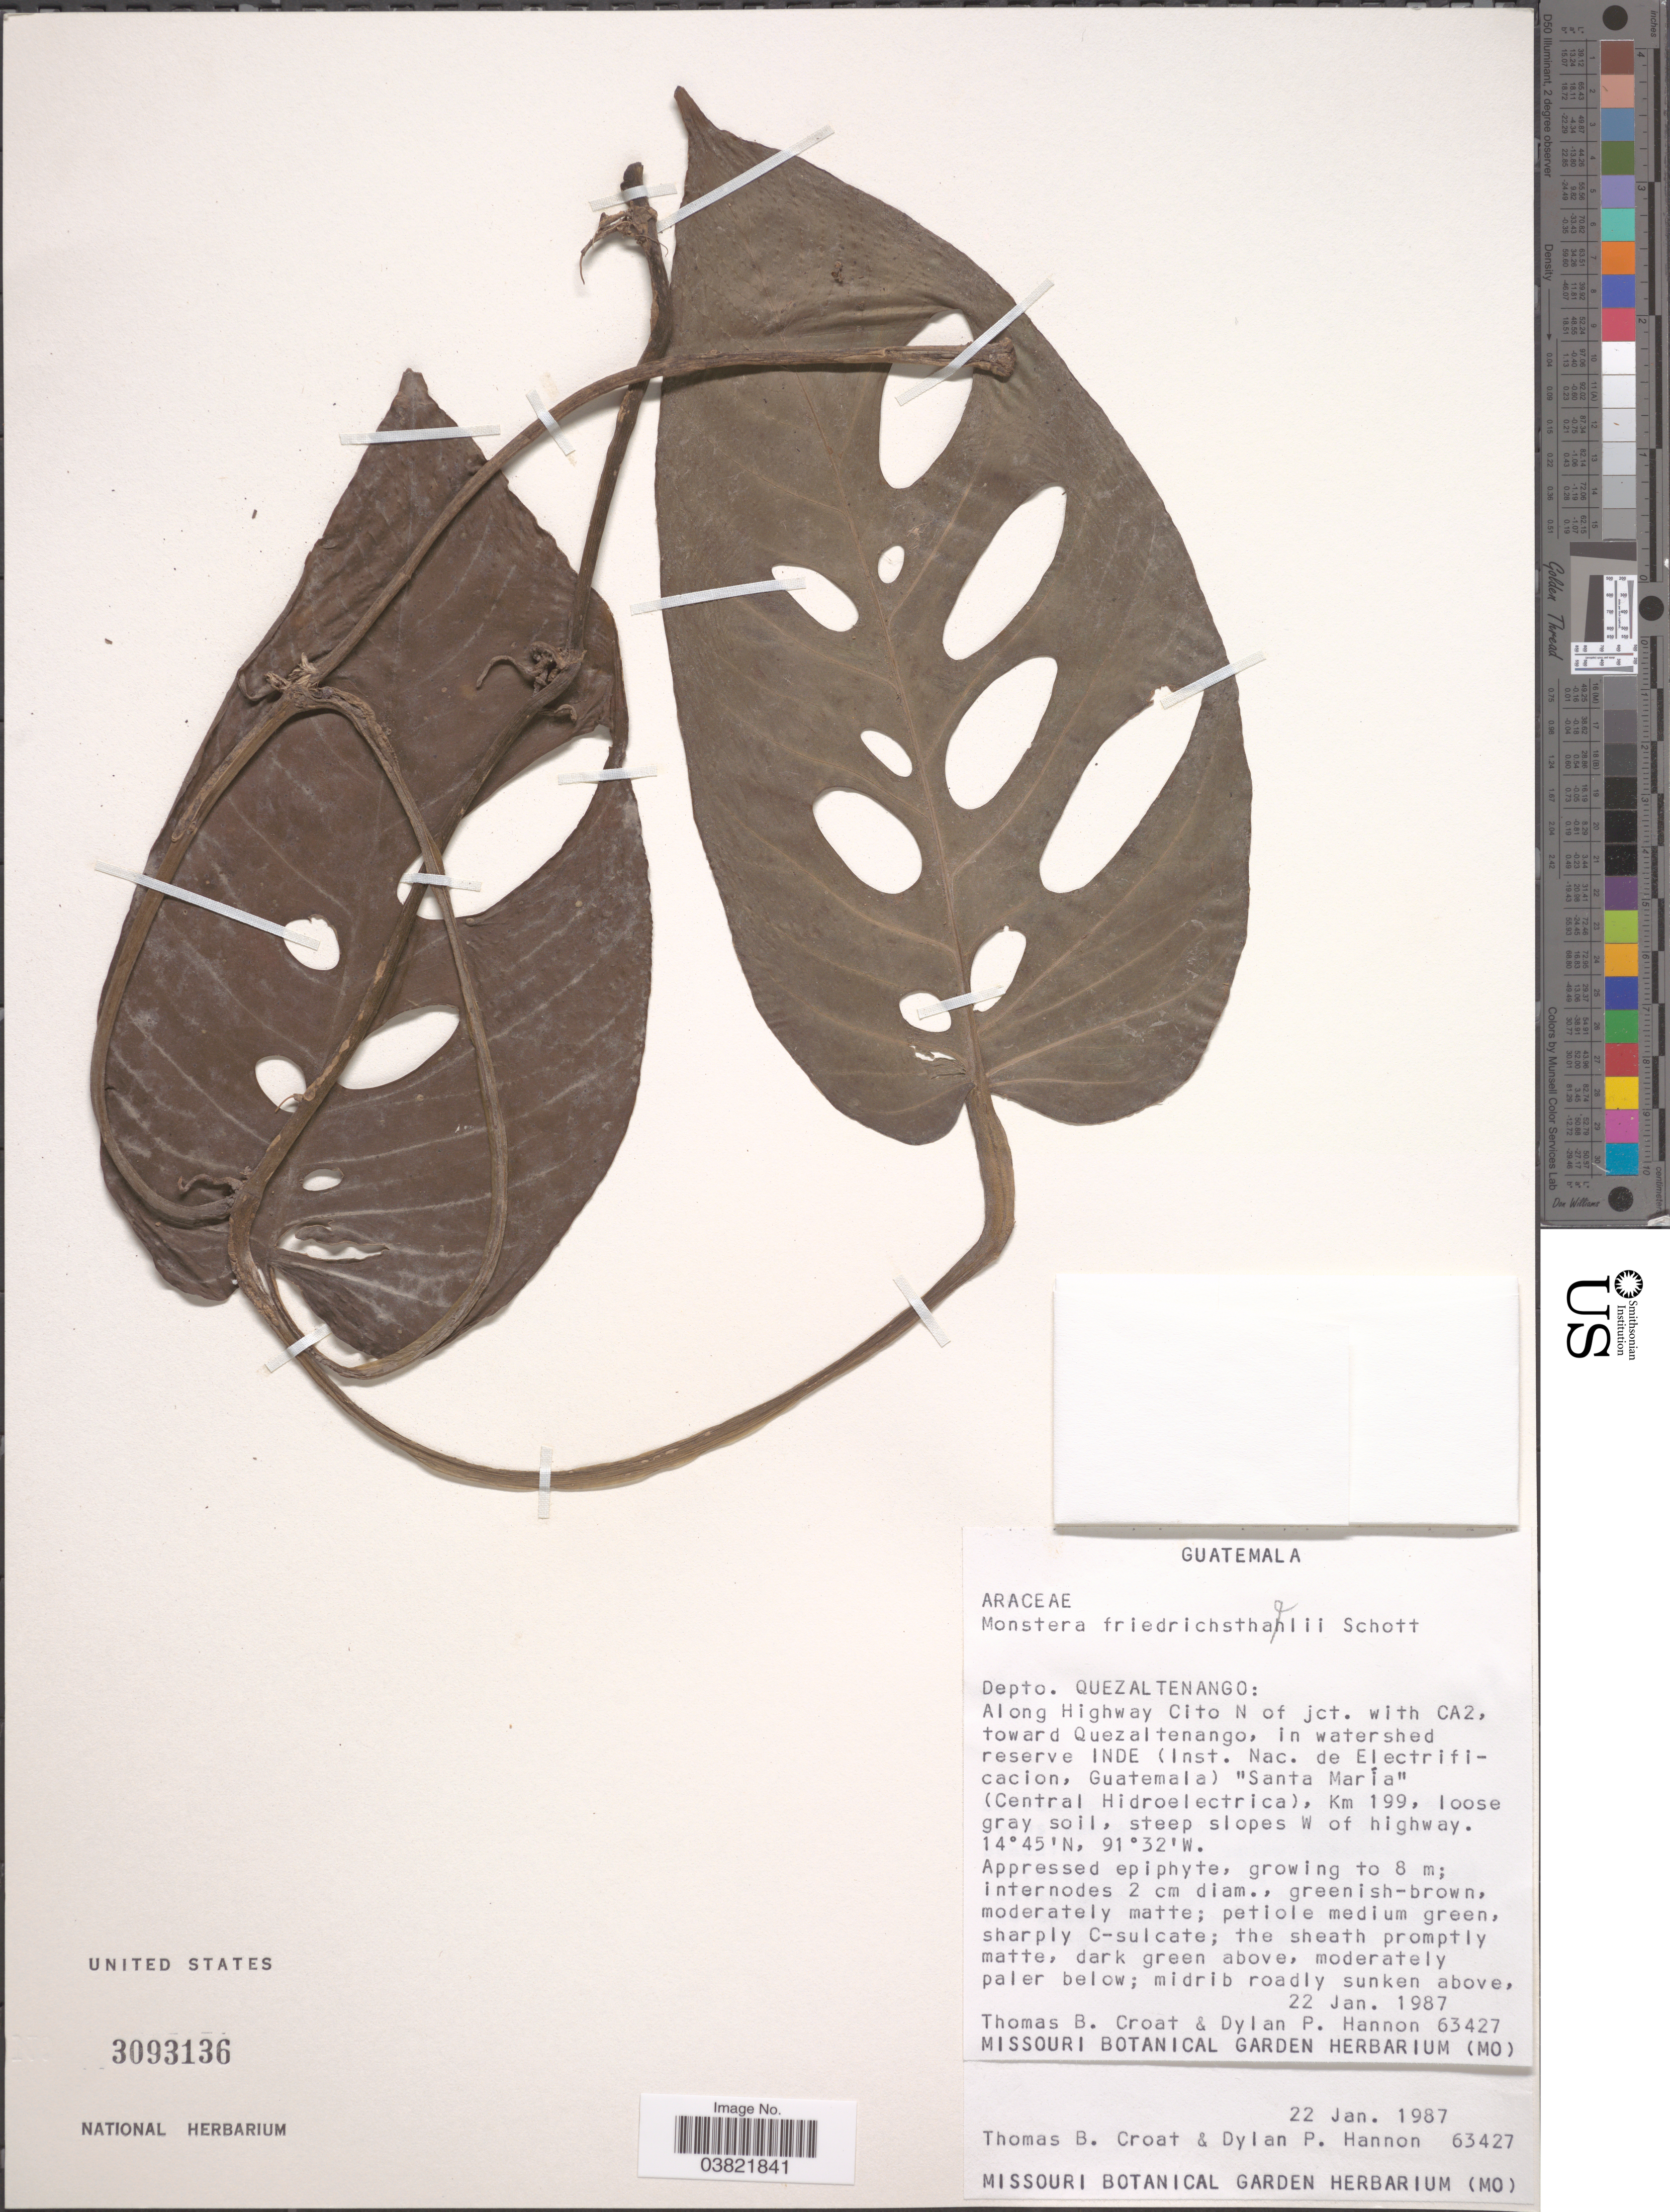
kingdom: Plantae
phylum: Tracheophyta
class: Liliopsida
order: Alismatales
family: Araceae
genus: Monstera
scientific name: Monstera friedrichsthalii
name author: Schott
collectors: T. B. Croat & D. Hannon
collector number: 63427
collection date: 1987-01-22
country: Guatemala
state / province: Quetzaltenango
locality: Depto. Quezaltenango: Along Highway Cito N of jct. with CA2, toward Quezaltenango, in watershed reserve INDE (Inst. Nac. de Electrificacion, Guatemala) "Santa Maria" (Central Hidroelectrica), Km 199, loose gray soil, steep slopes W of highway.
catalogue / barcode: US 3093136